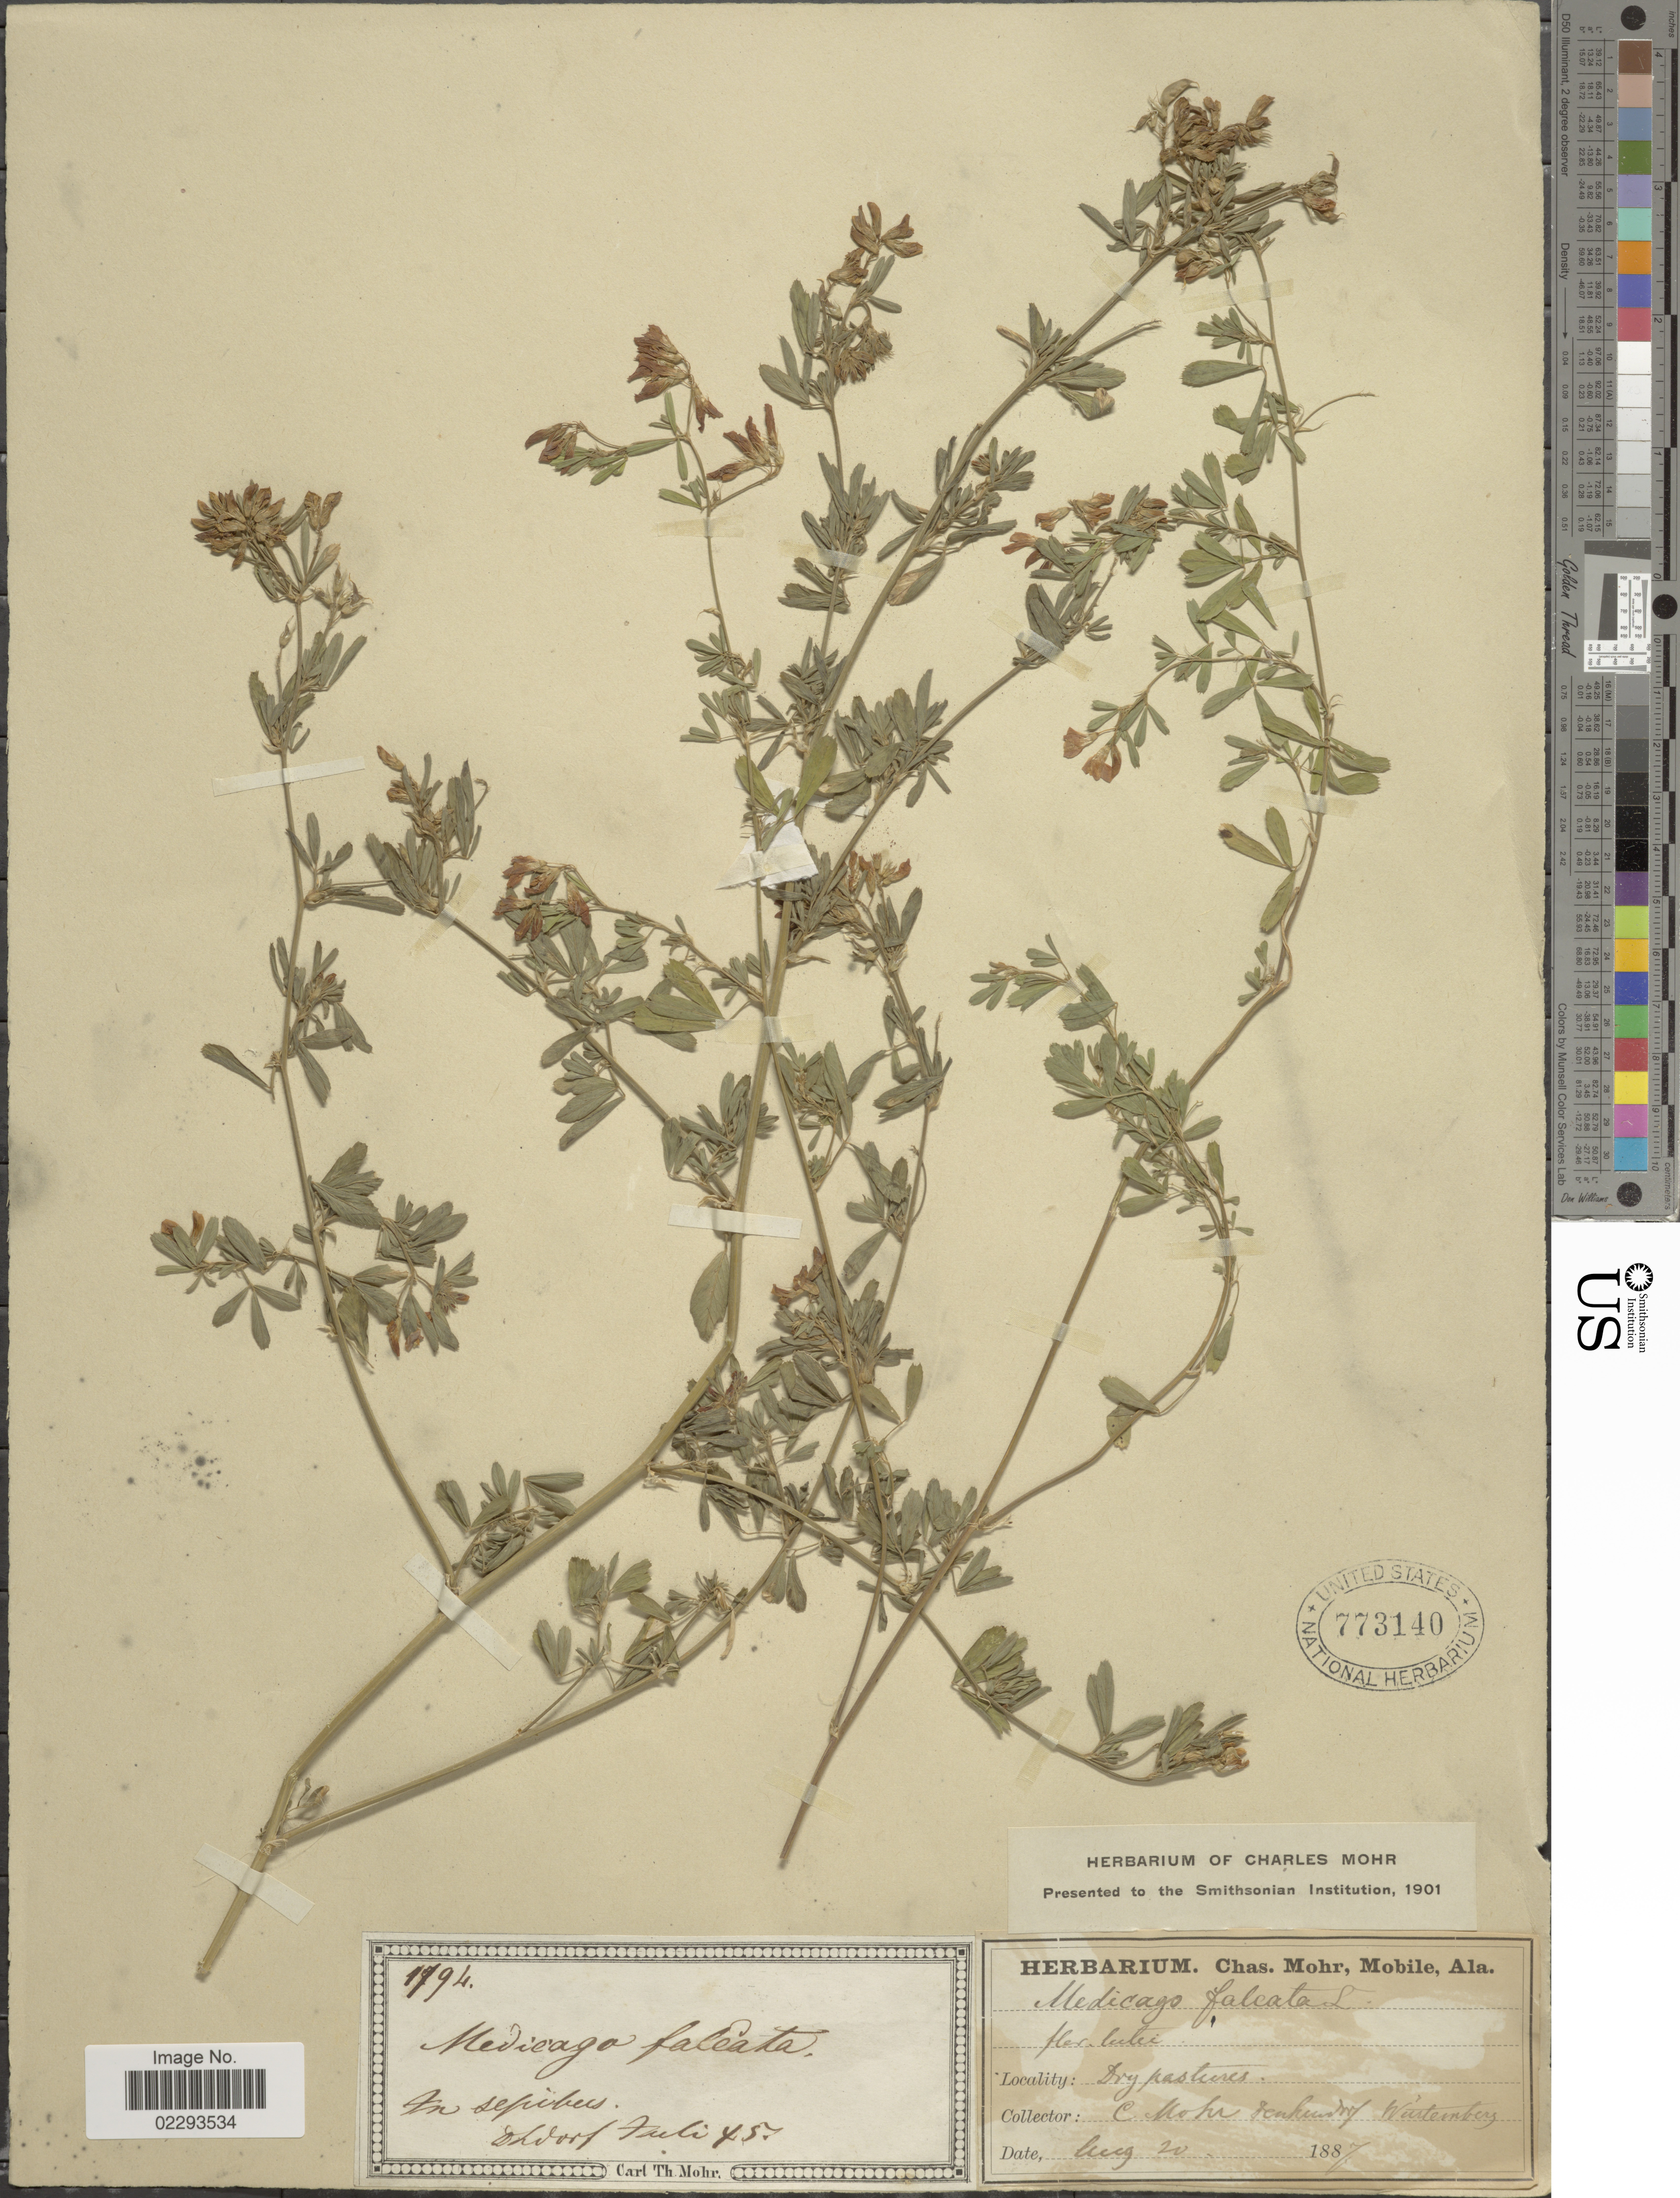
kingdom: Plantae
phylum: Tracheophyta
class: Magnoliopsida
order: Fabales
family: Fabaceae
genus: Medicago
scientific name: Medicago falcata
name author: L.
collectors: C. T. Mohr, Collector illegible & Wartenberg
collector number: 1794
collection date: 1887-08-20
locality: Dry pastures, in speibus [interpreted]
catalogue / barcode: US 773140